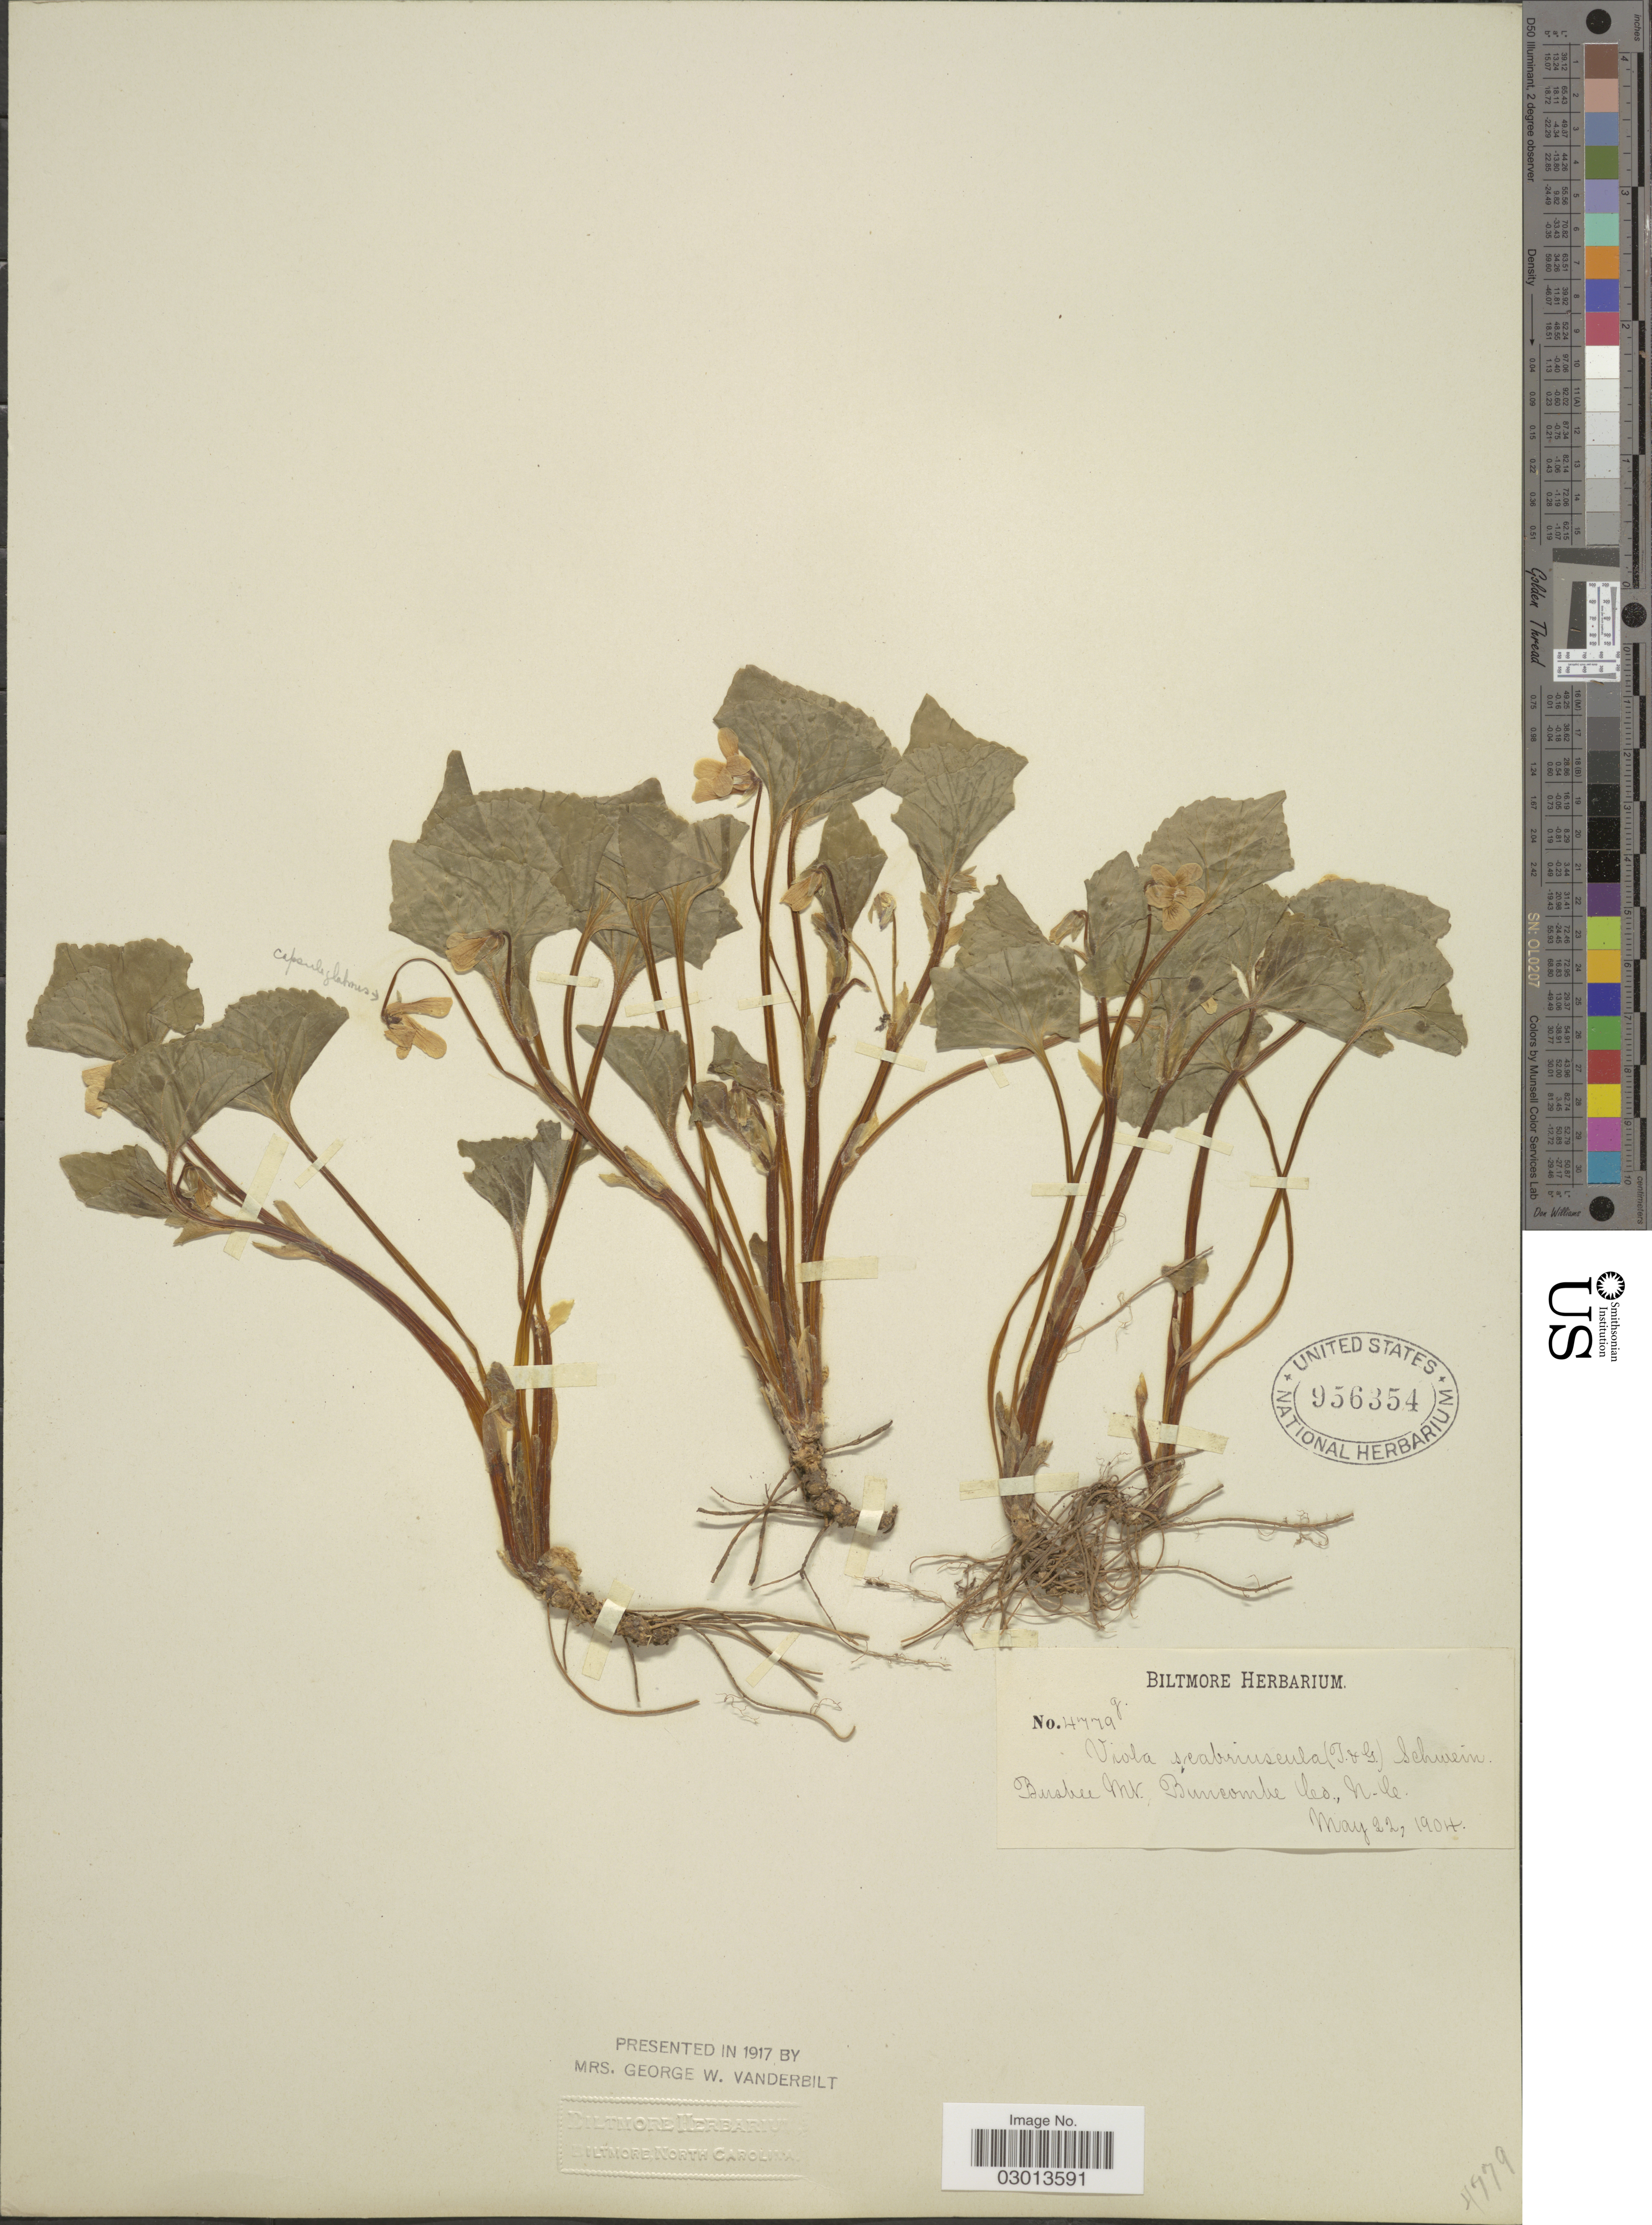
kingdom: Plantae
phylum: Tracheophyta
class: Magnoliopsida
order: Malpighiales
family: Violaceae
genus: Viola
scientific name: Viola pensylvanica var. leiocarpa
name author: (Fernald & Wiegand) Fernald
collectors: ex herb. Biltmore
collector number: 4779g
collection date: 1904-05-22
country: United States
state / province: North Carolina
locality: Busbee Mt., Buncombe Co., N-C.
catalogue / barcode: US 956354